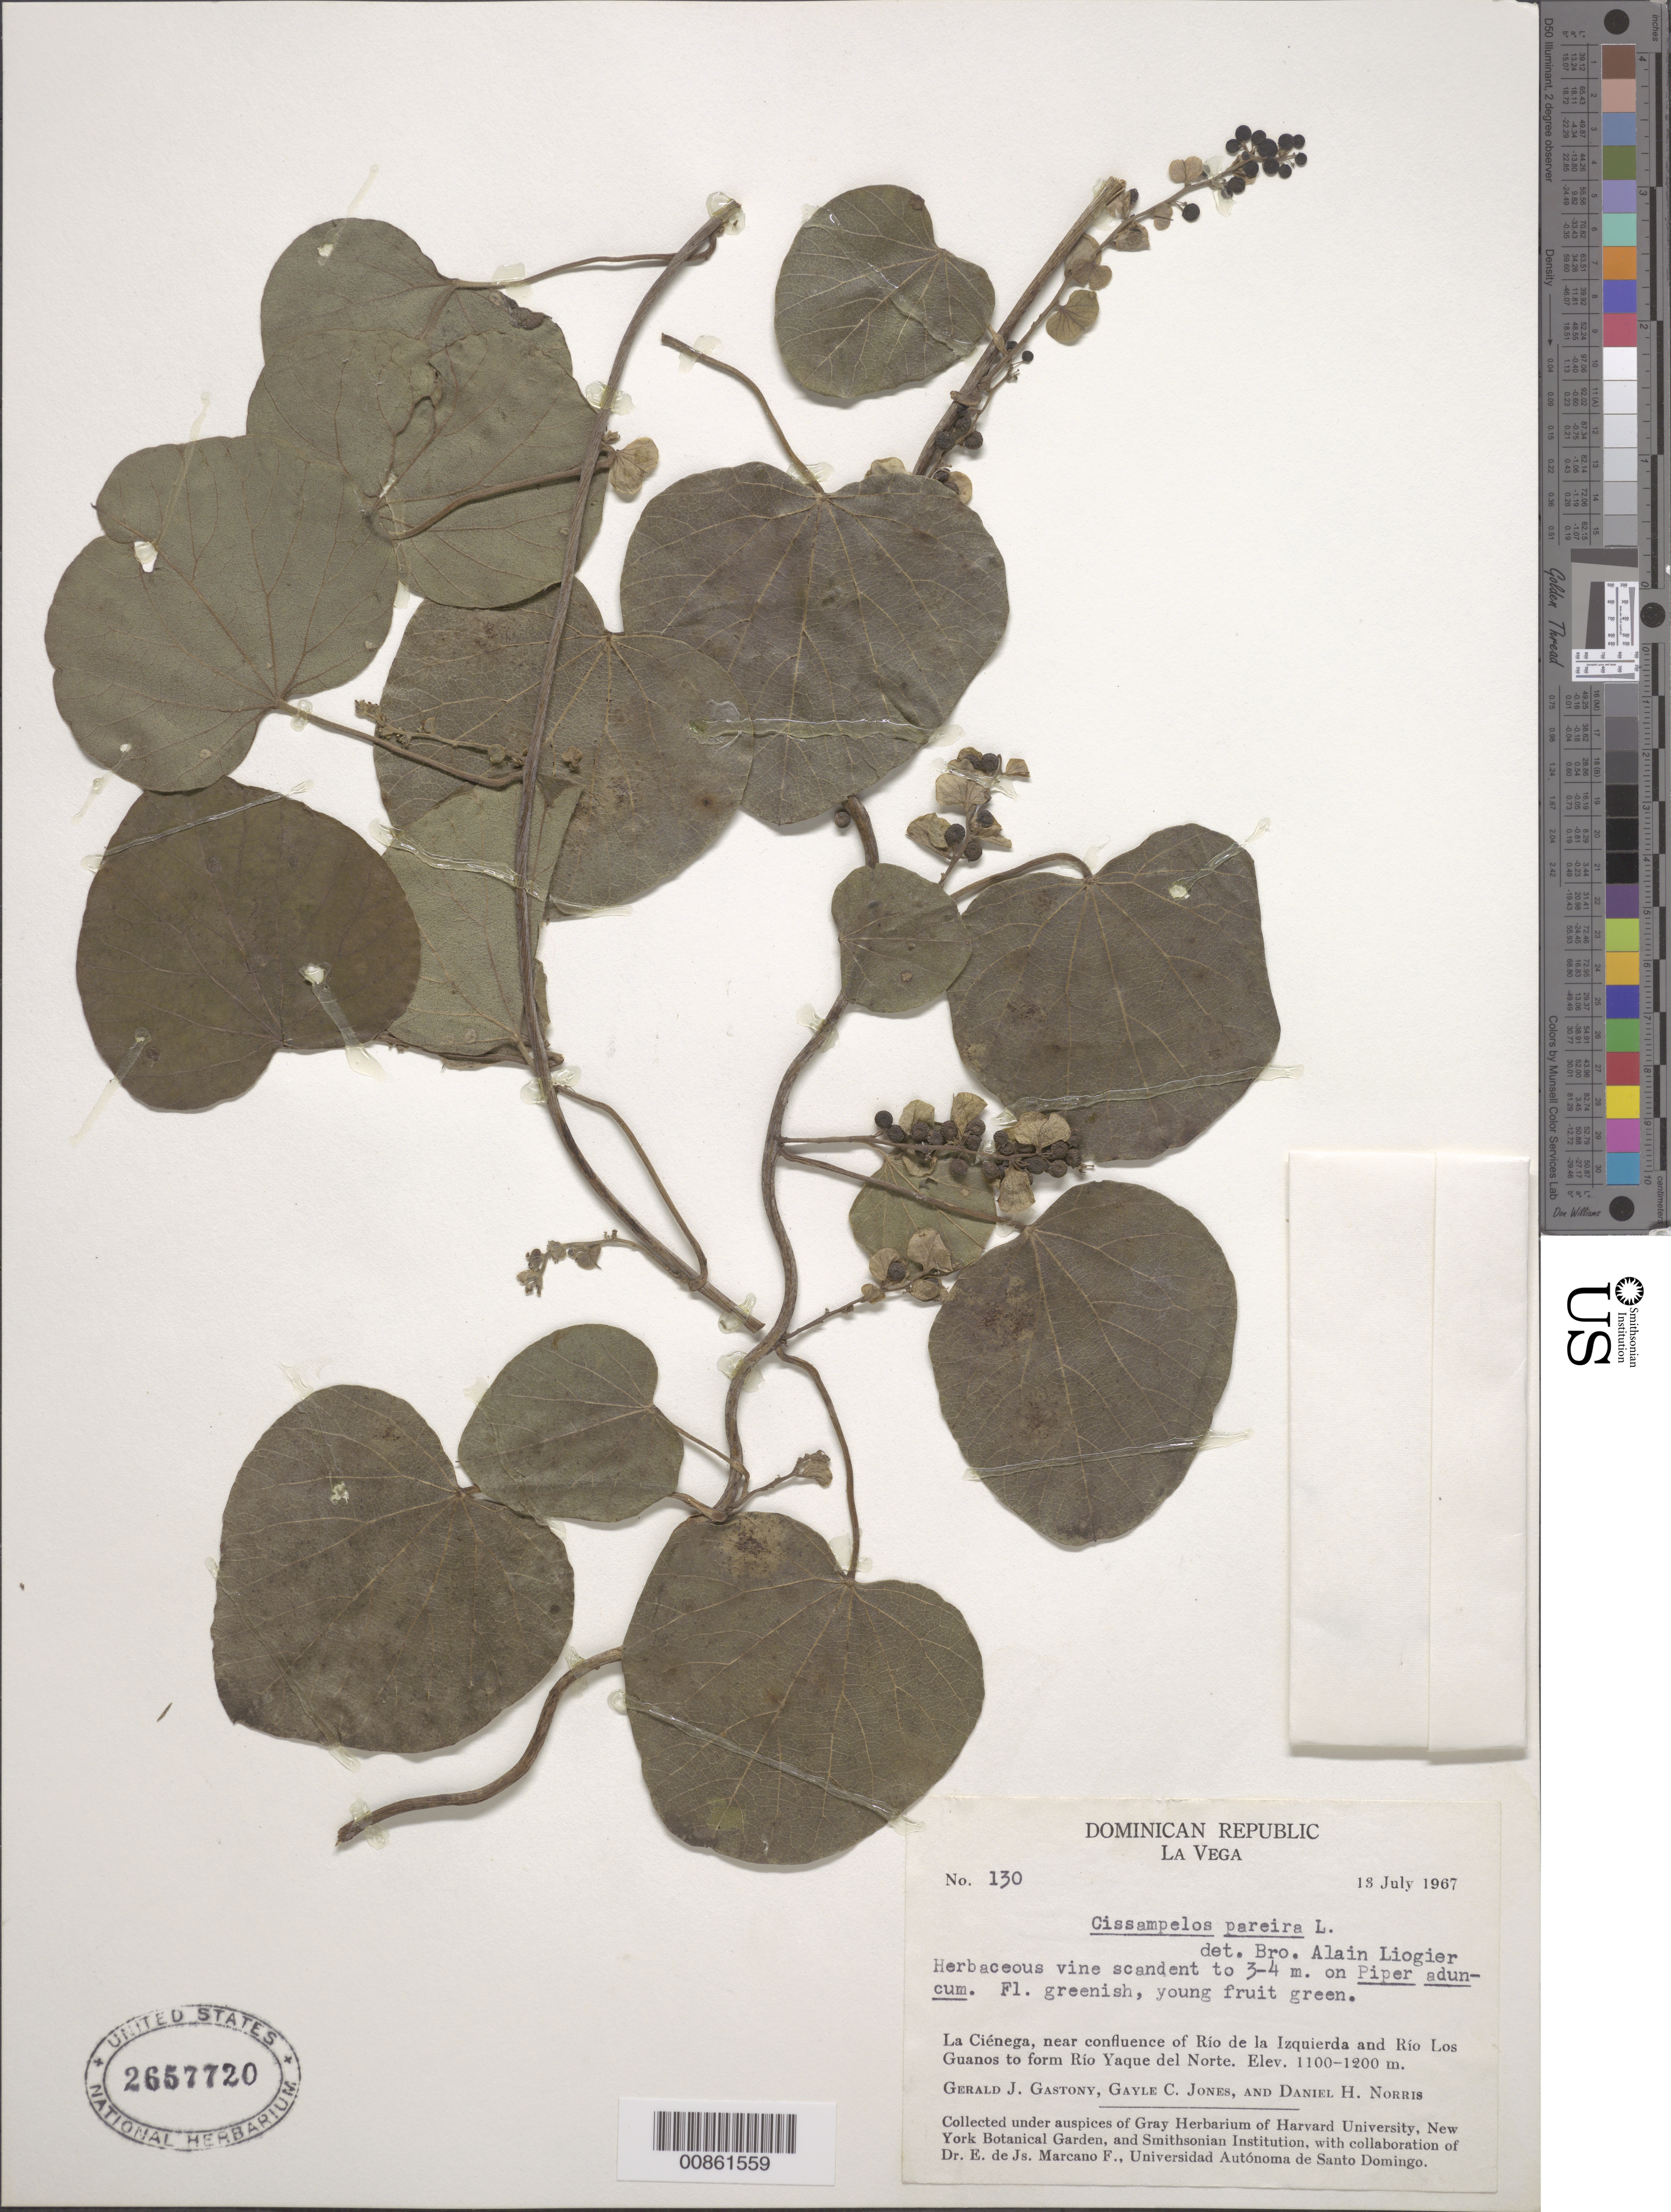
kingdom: Plantae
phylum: Tracheophyta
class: Magnoliopsida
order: Ranunculales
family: Menispermaceae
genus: Cissampelos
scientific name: Cissampelos pareira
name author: L.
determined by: Liogier, Alain H.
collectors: G. Gastony, G. C. Jones & D. H. Norris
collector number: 130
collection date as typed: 13 Jul 1967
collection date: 1967-07-13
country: Dominican Republic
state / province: La Vega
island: Hispaniola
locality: La Ciénaga, near confluence of Río de la Izquierda and Río Los Guanos to form Río Yaque del Norte.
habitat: On Piper aduncum.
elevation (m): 1100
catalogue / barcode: US 2657720